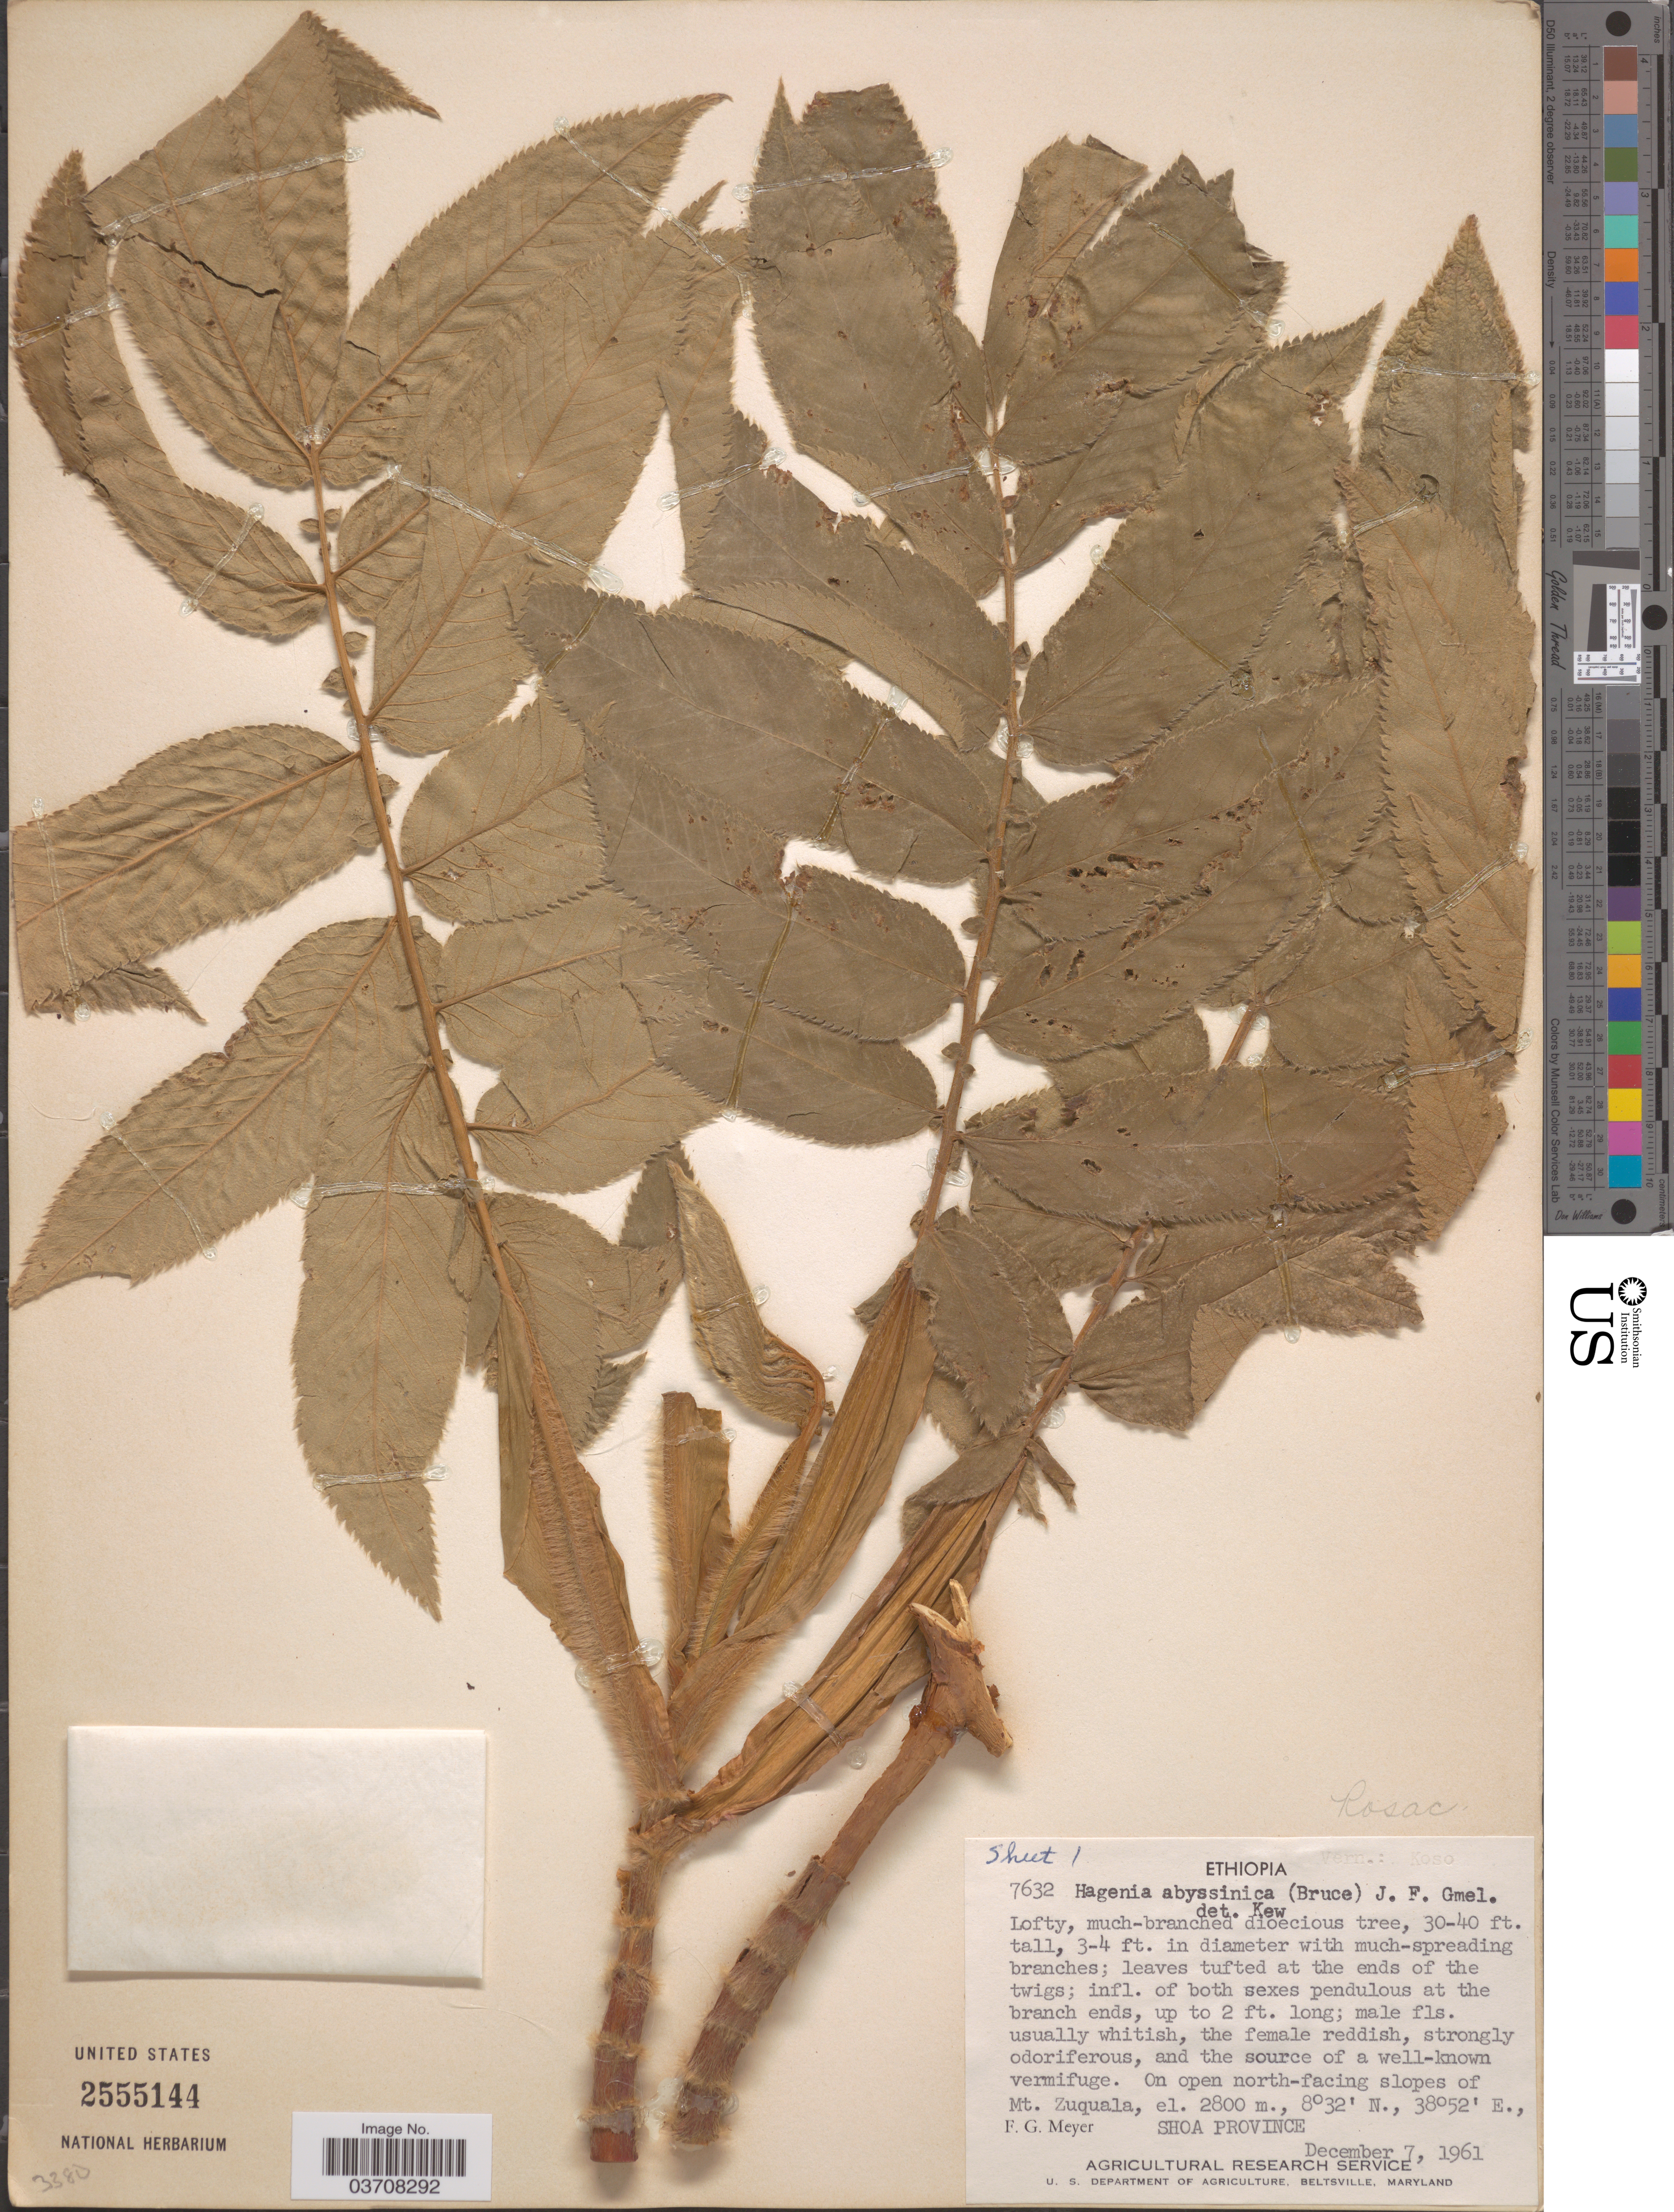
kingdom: Plantae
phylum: Tracheophyta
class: Magnoliopsida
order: Rosales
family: Rosaceae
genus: Hagenia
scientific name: Hagenia abyssinica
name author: (Bruce) J.F. Gmel.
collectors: F. G. Meyer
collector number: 7632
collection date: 1961-12-07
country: Ethiopia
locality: On open north-facing slopes of Mt. Zuquala, Shoa Province.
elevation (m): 2800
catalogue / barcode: US 2555144